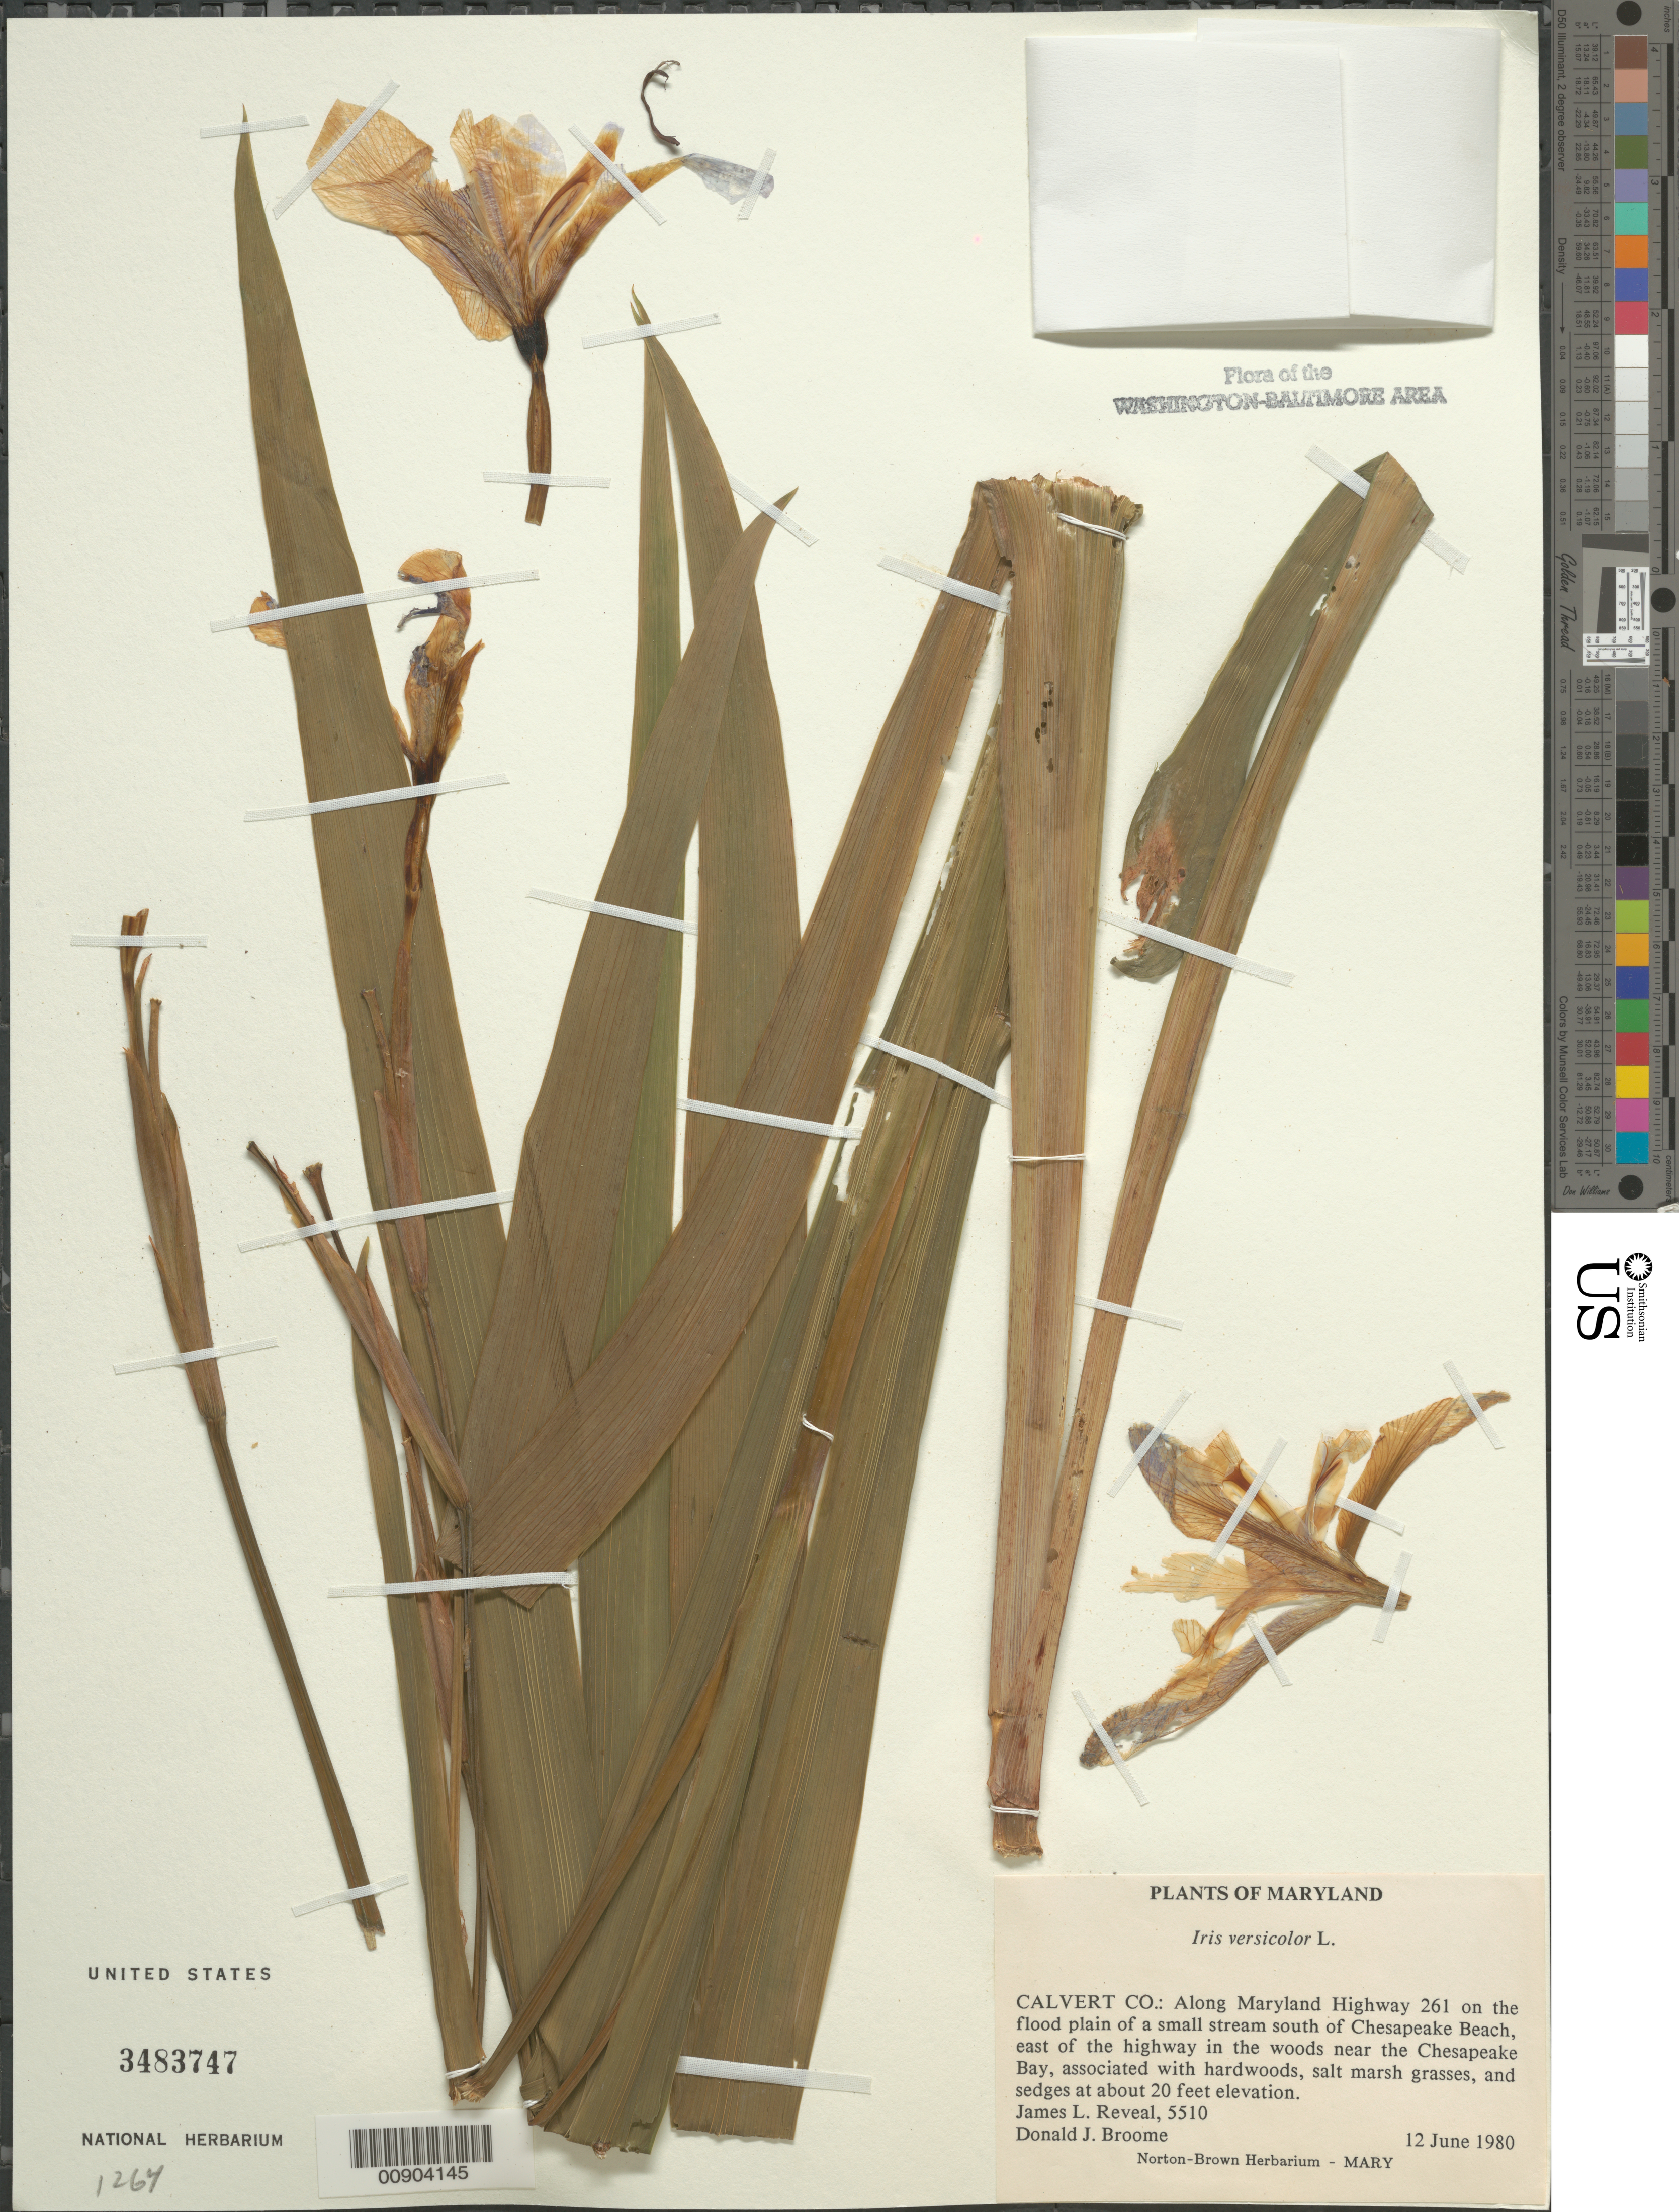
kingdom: Plantae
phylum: Tracheophyta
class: Liliopsida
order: Asparagales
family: Iridaceae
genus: Iris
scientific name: Iris versicolor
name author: L.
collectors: J. L. Reveal & D. Broome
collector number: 5510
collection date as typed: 12 June 1980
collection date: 1980-06-12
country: United States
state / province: Maryland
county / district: Calvert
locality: Along Maryland 261 on the flood plain of a small stream south of Chesapeake Beach, east of the highway in the woods near the Chesapeake Beach.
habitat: Associated with hardwoods, salt marsh grasses, and sedges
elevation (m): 6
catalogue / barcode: US 3483747